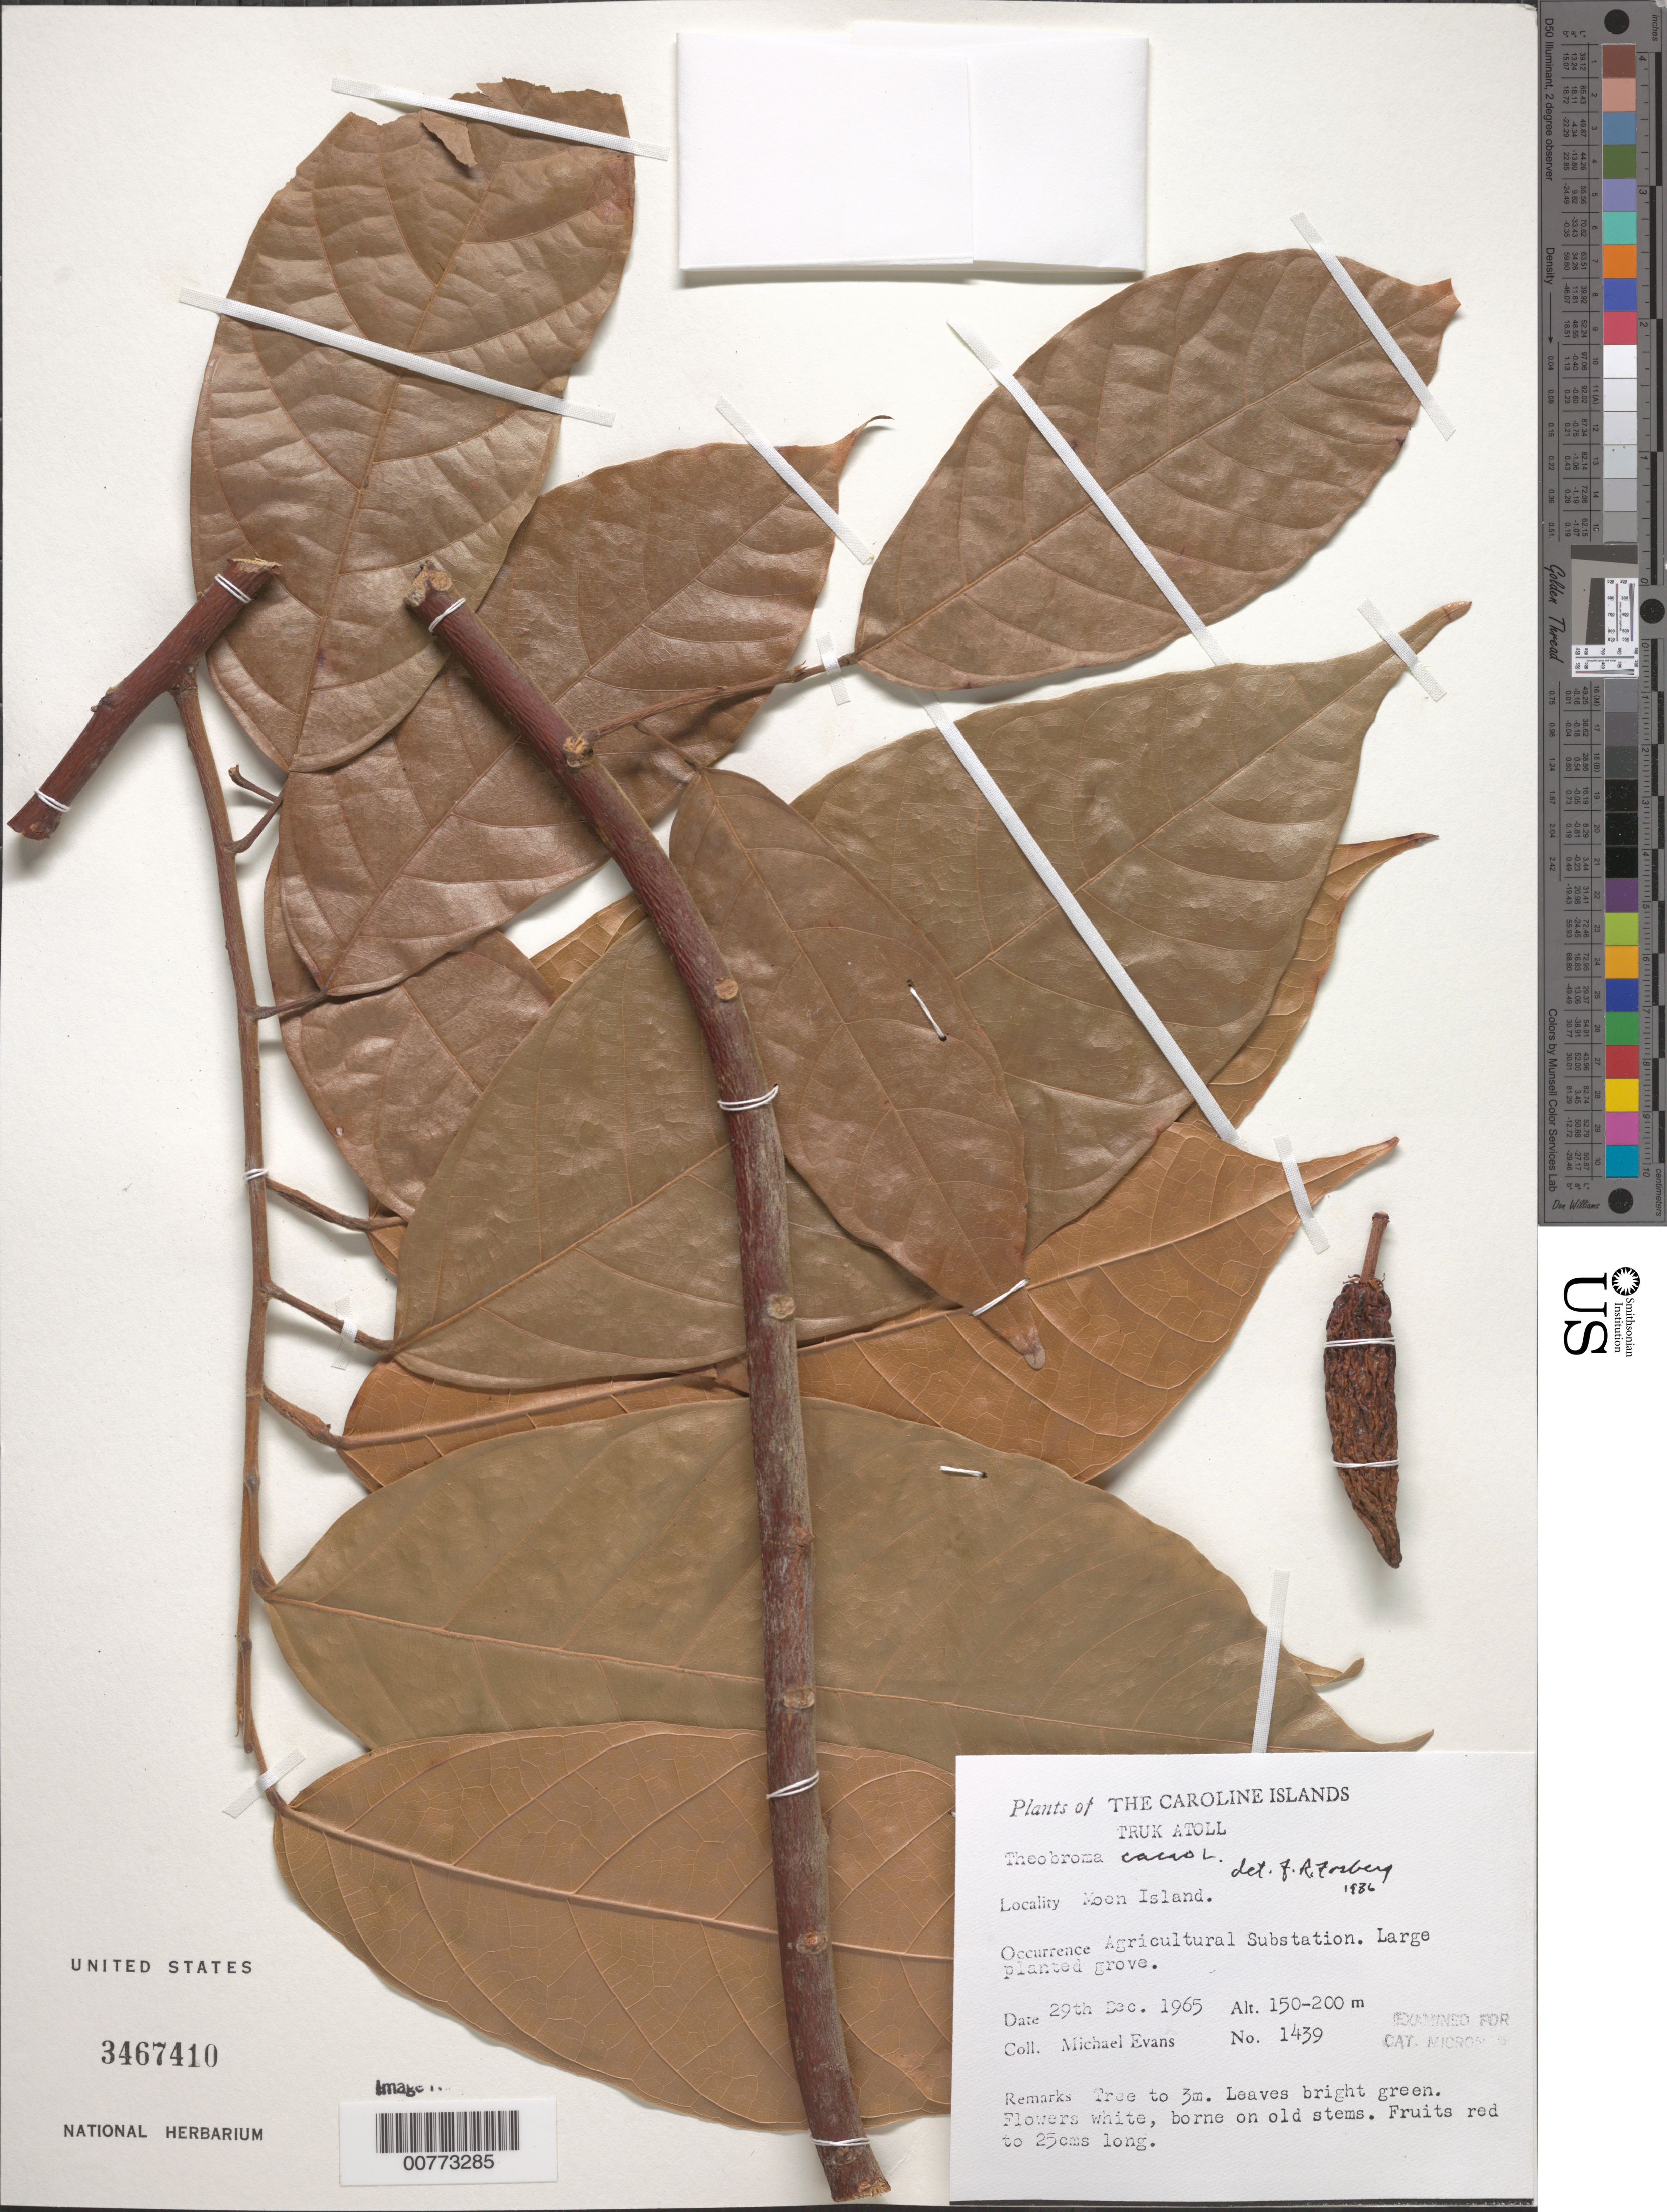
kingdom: Plantae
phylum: Tracheophyta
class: Magnoliopsida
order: Malvales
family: Malvaceae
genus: Theobroma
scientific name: Theobroma cacao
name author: L.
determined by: Fosberg, F. R.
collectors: M. Evans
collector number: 1439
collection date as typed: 29 Dec 1965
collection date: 1965-12-29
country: Micronesia, Federated States of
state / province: Truk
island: Moen [Wono]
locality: Caroline Islands: Truk Atoll. Moon Island. Agricultural substation; large planted grove.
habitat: Grove.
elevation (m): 150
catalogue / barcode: US 3467410